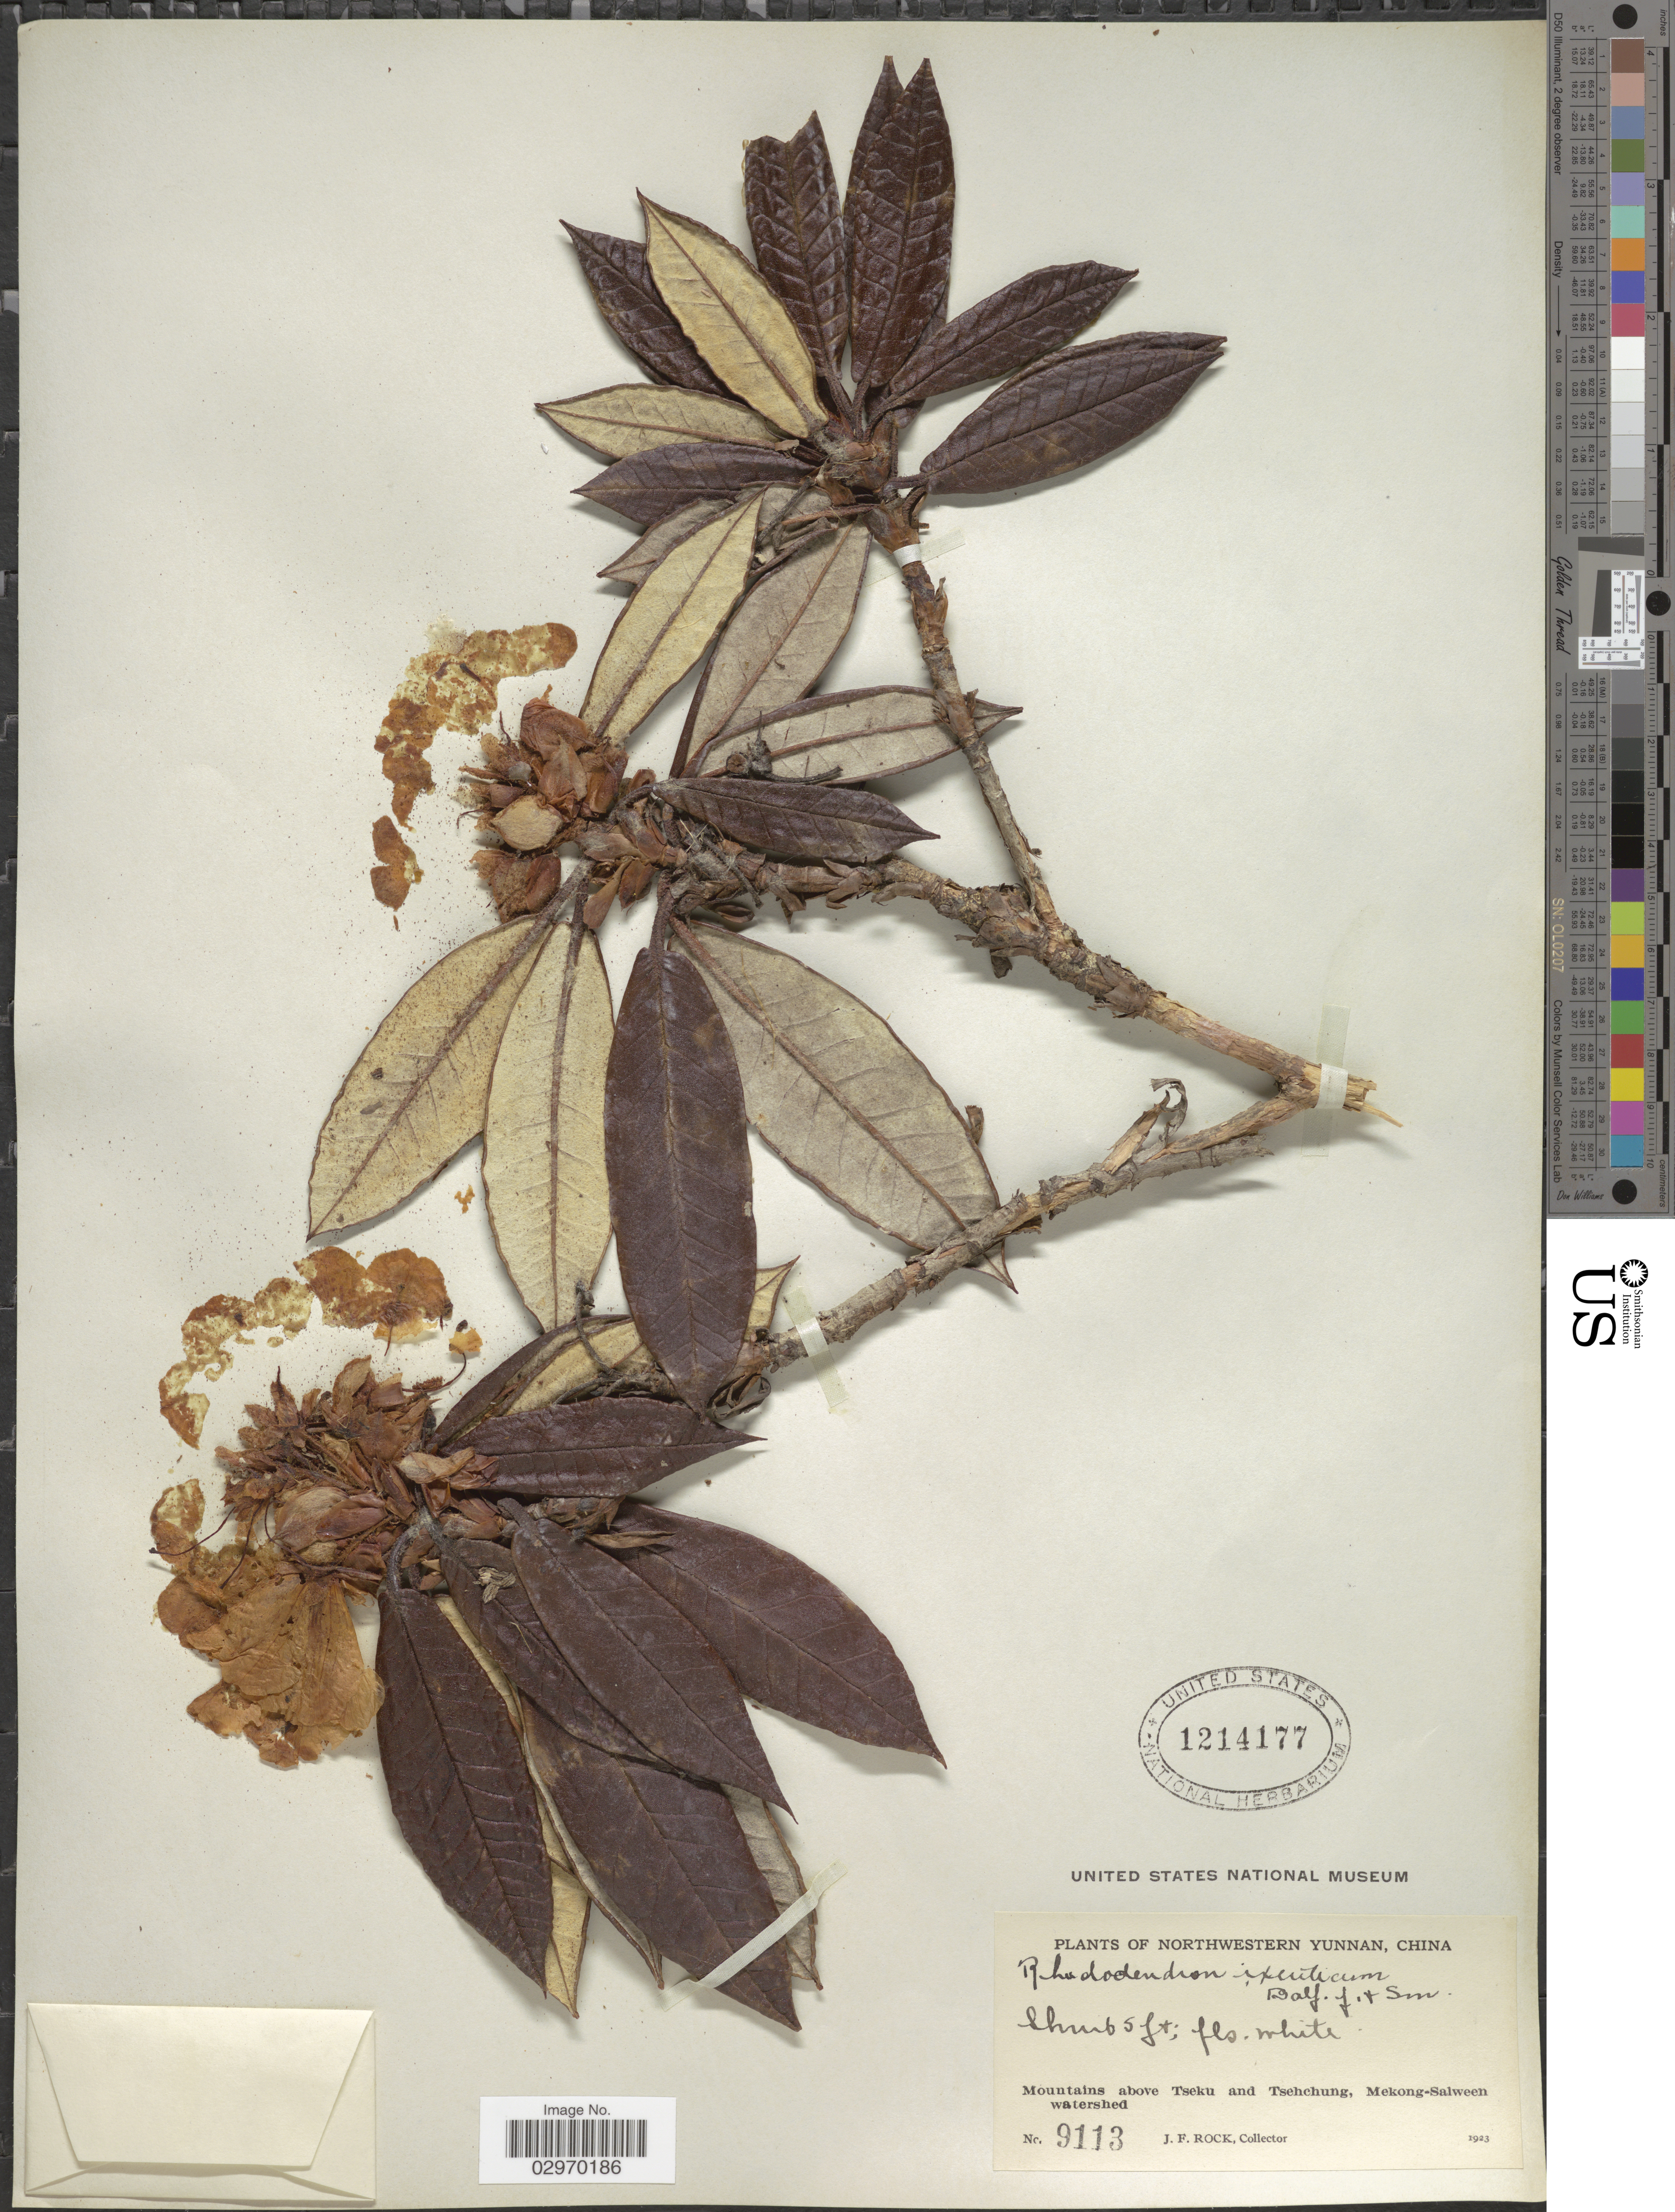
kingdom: Plantae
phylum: Tracheophyta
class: Magnoliopsida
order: Ericales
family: Ericaceae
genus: Rhododendron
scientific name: Rhododendron crinigerum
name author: Franch.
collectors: J. Rock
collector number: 9113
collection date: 1923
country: China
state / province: Yunnan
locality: Northwestern Yunnan. Mountains above Tseku and Tsehchung, Mekong-Salween watershed.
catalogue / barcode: US 1214177